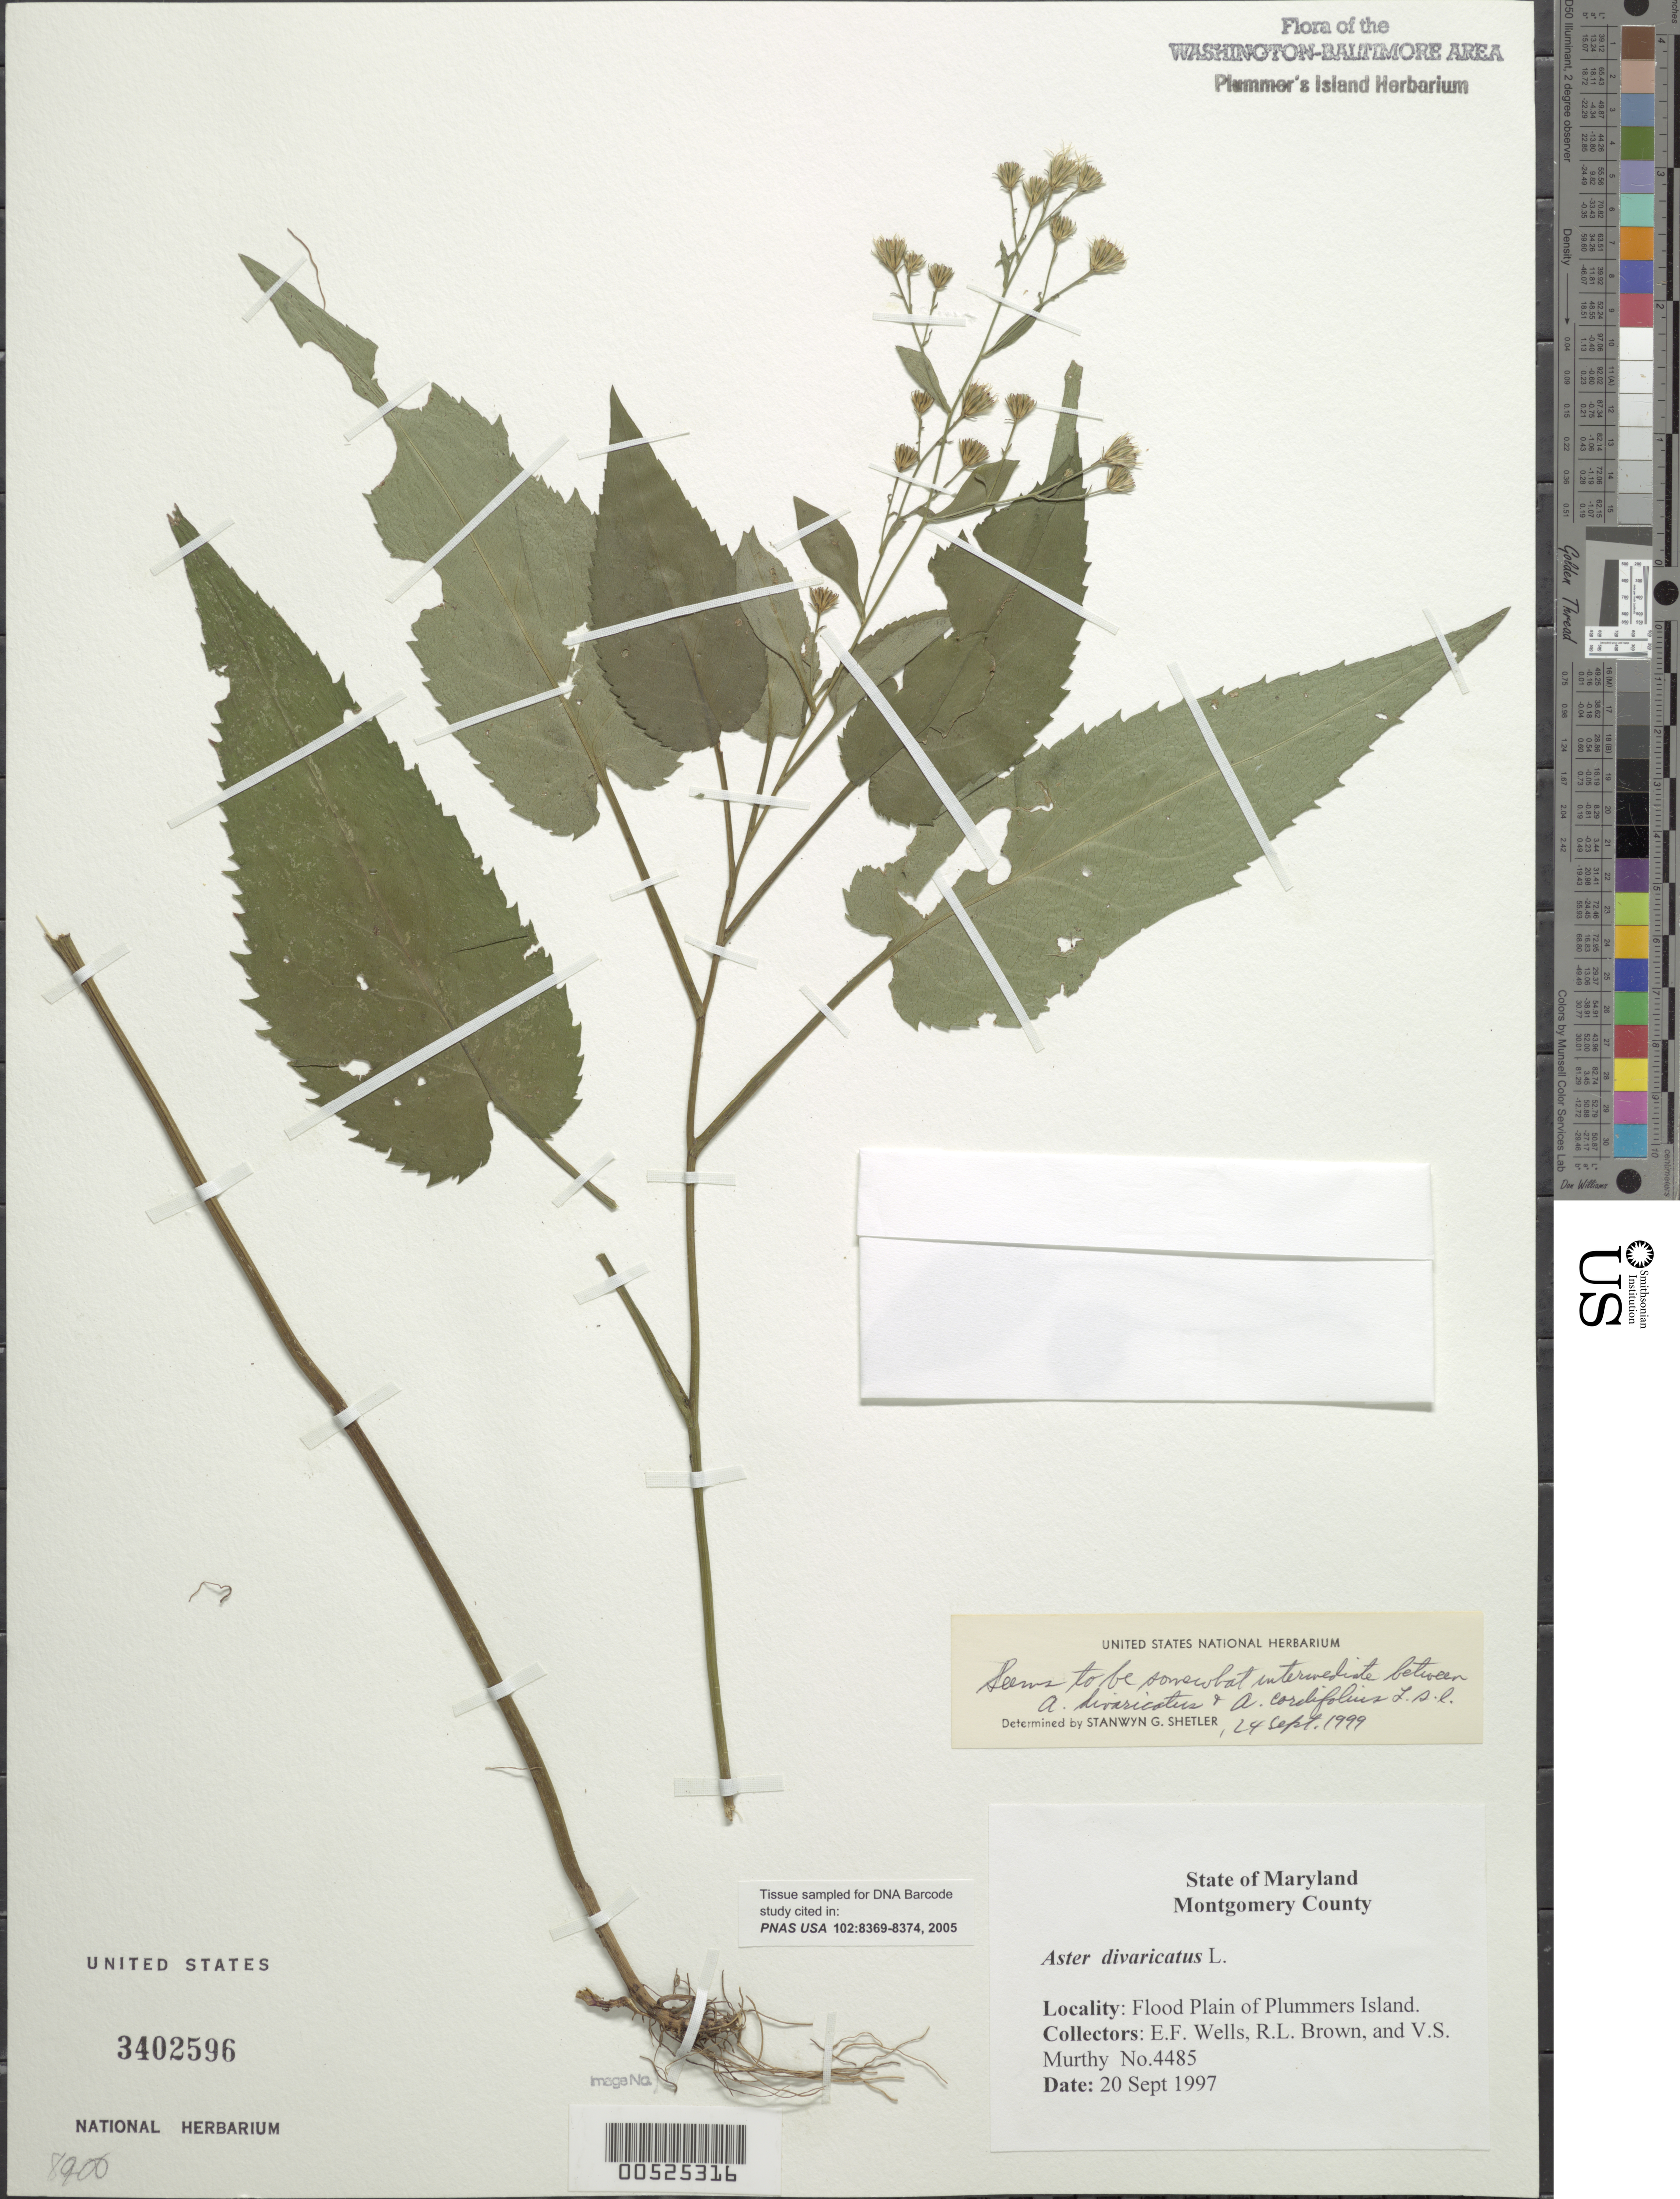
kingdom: Plantae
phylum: Tracheophyta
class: Magnoliopsida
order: Asterales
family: Asteraceae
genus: Eurybia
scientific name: Eurybia divaricata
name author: (L.) G.L. Nesom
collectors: E. F. Wells, R. L. Brown & V. S. Murthy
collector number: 4485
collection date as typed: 20 Sep 1997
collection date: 1997-09-20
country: United States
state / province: Maryland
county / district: Montgomery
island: Plummers Island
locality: Flood plain of Plummers Island Plummers Island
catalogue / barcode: US 3402596